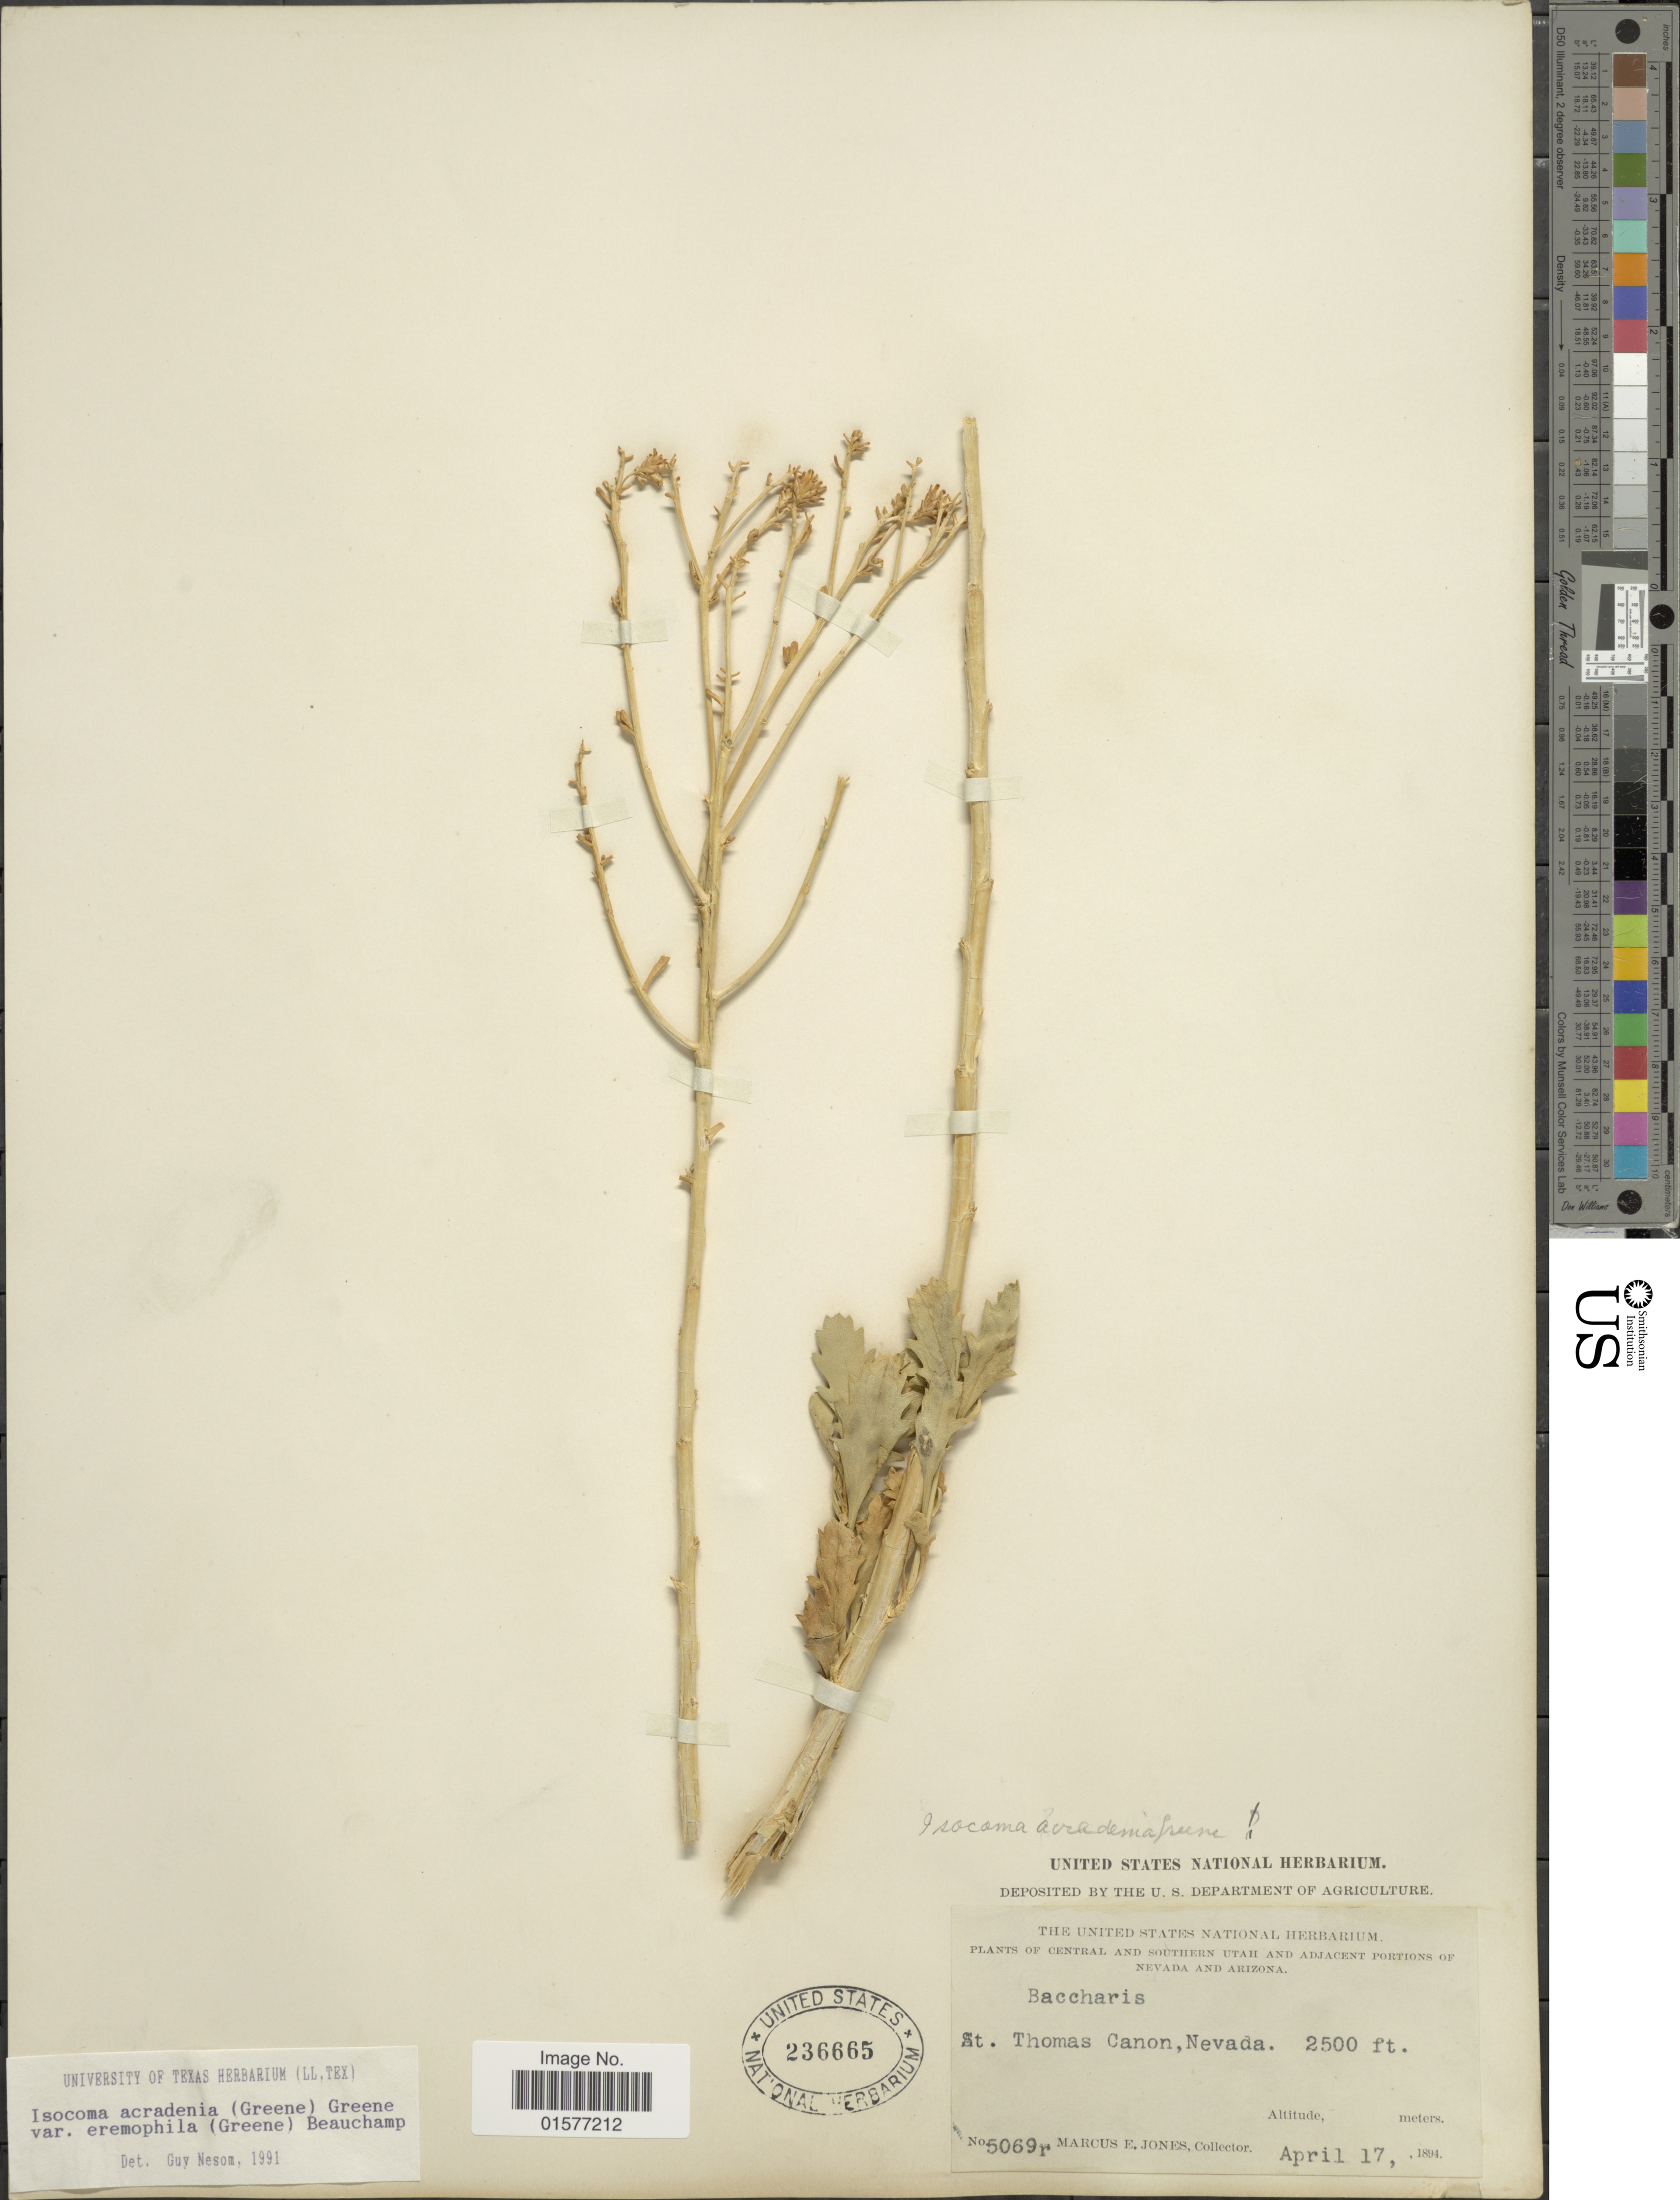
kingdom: Plantae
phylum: Tracheophyta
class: Magnoliopsida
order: Asterales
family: Asteraceae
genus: Isocoma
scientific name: Isocoma acradenia var. eremophila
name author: (S.W. Greene) G.L. Nesom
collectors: M. E. Jones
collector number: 5069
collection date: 1894-04-17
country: United States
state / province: Nevada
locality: St. Thomas Canon, Nevada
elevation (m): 762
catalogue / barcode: US 236665